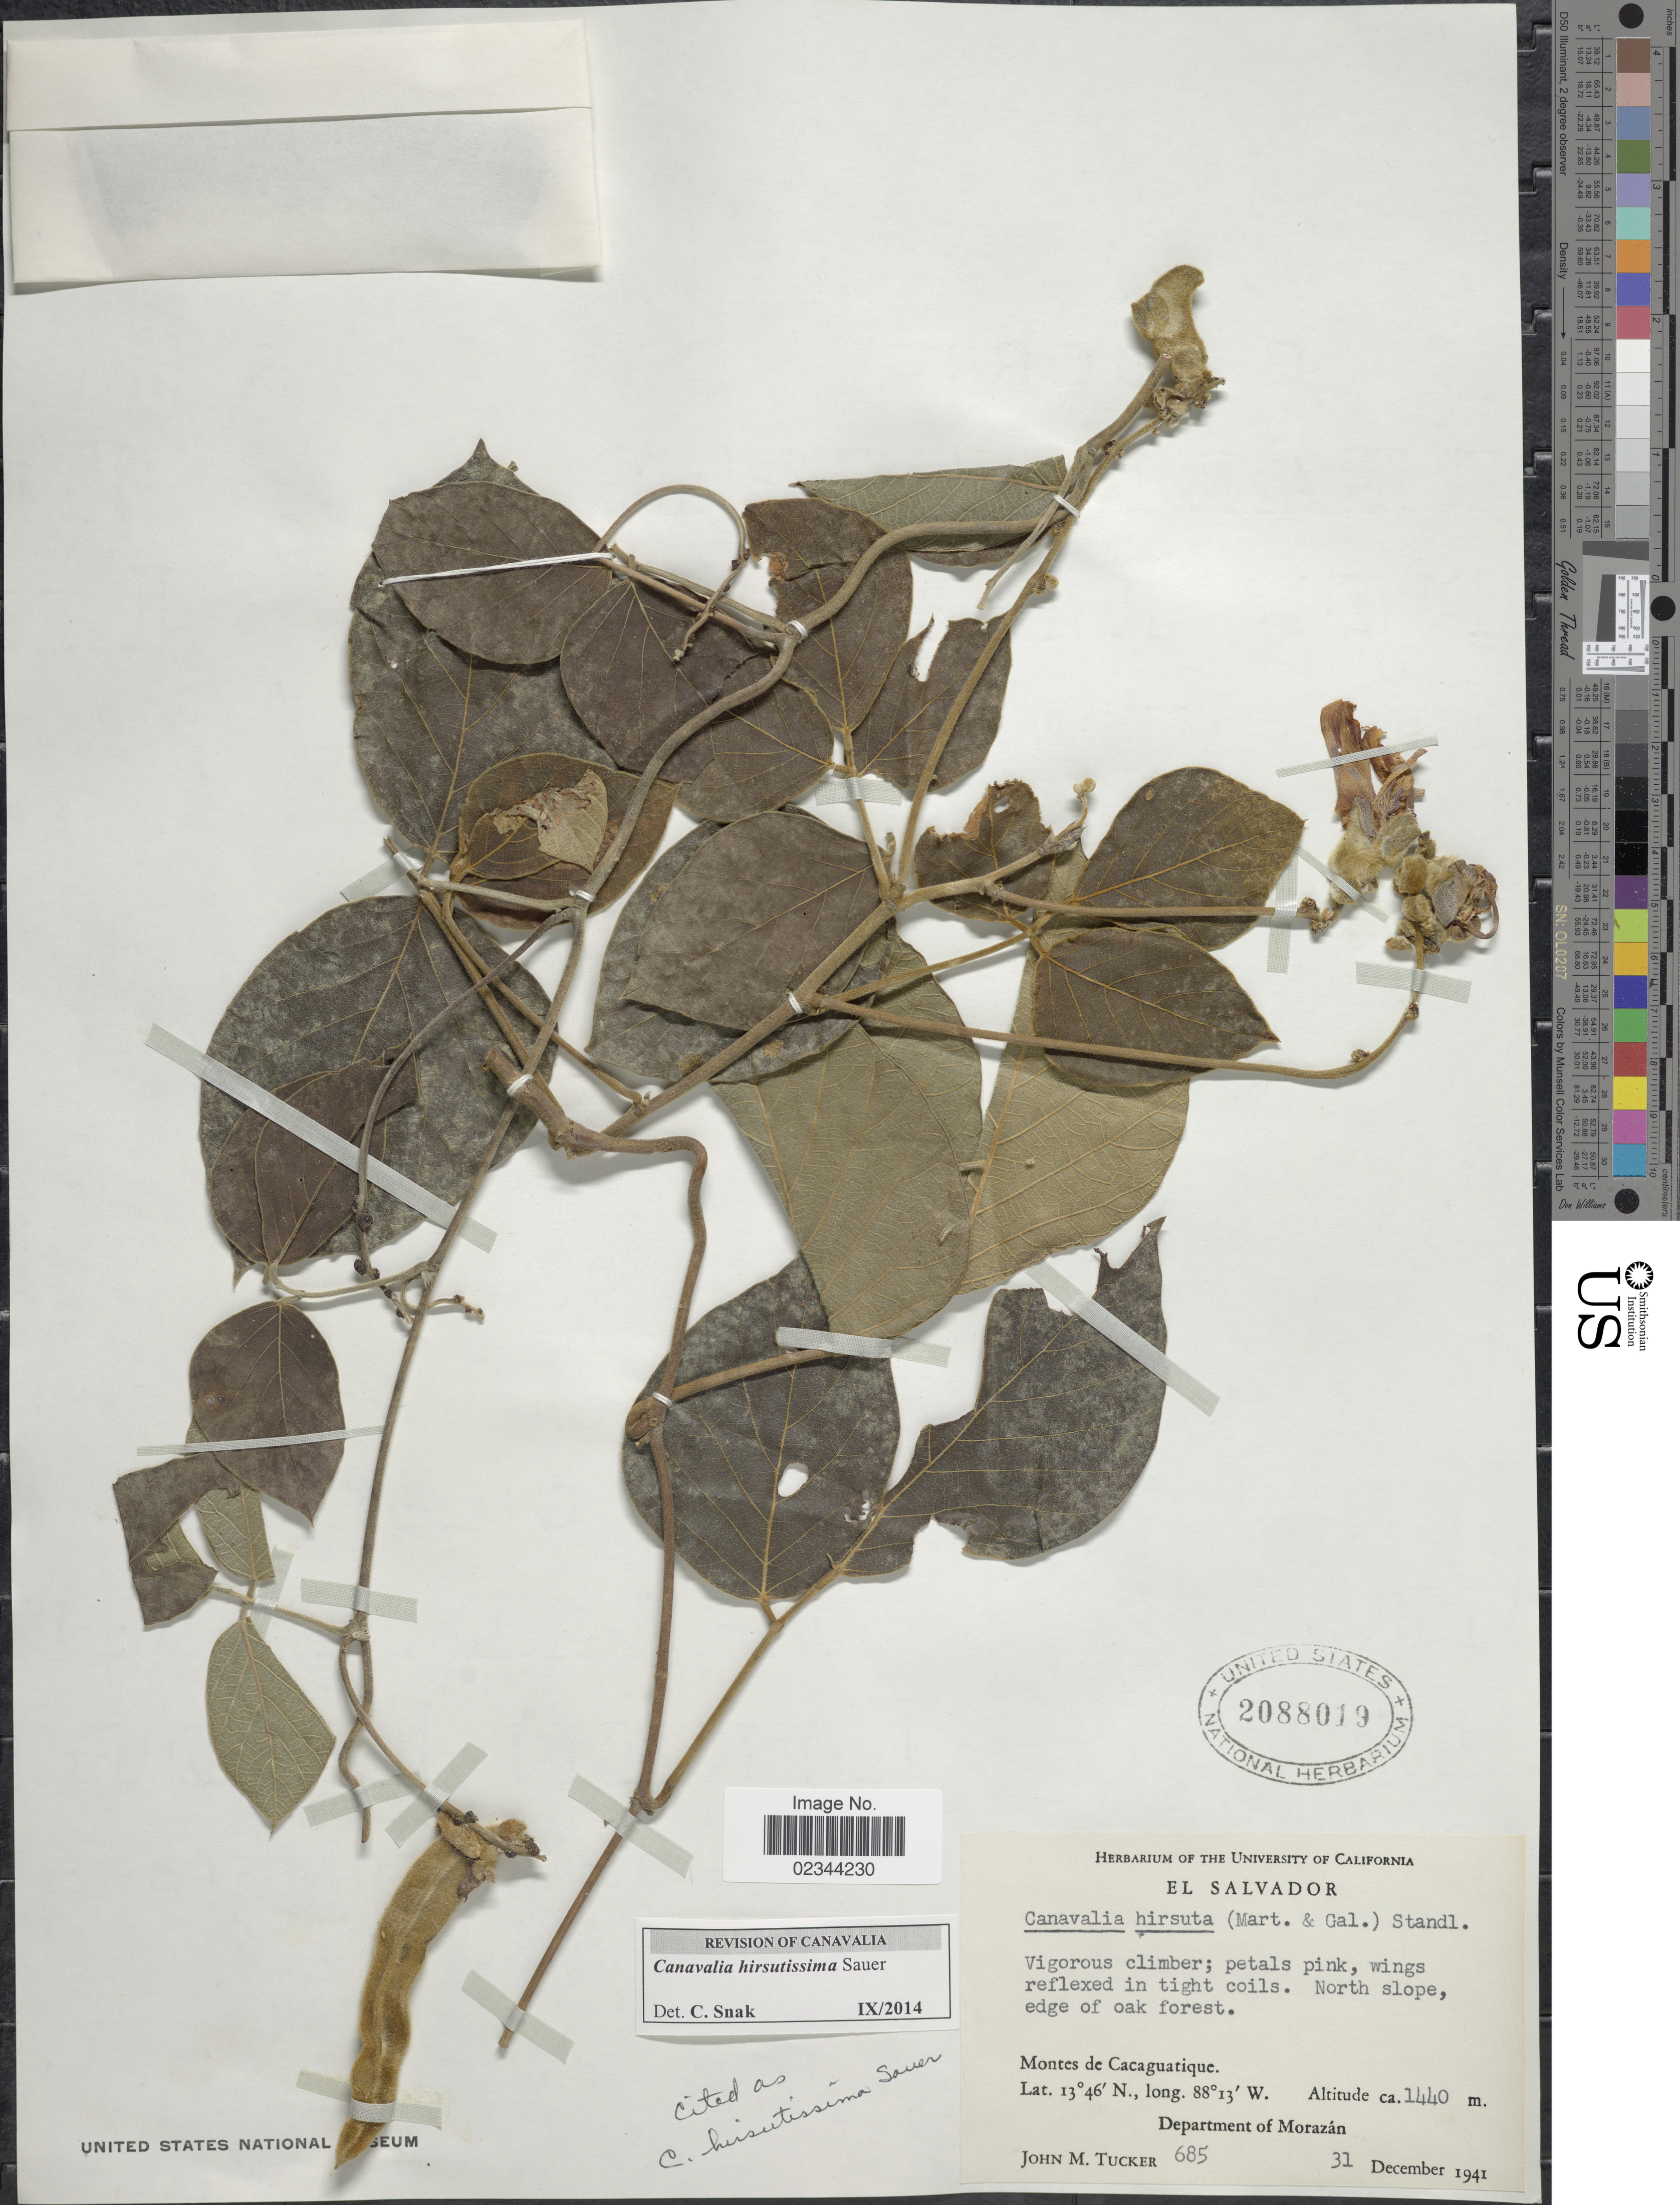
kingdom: Plantae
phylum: Tracheophyta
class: Magnoliopsida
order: Fabales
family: Fabaceae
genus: Canavalia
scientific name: Canavalia hirsutissima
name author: Sauer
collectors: J. M. Tucker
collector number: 685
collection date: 1941-12-31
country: El Salvador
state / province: Morazan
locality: Montes de Cacaguatique. Department of Morazan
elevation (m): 1440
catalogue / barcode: US 2088019